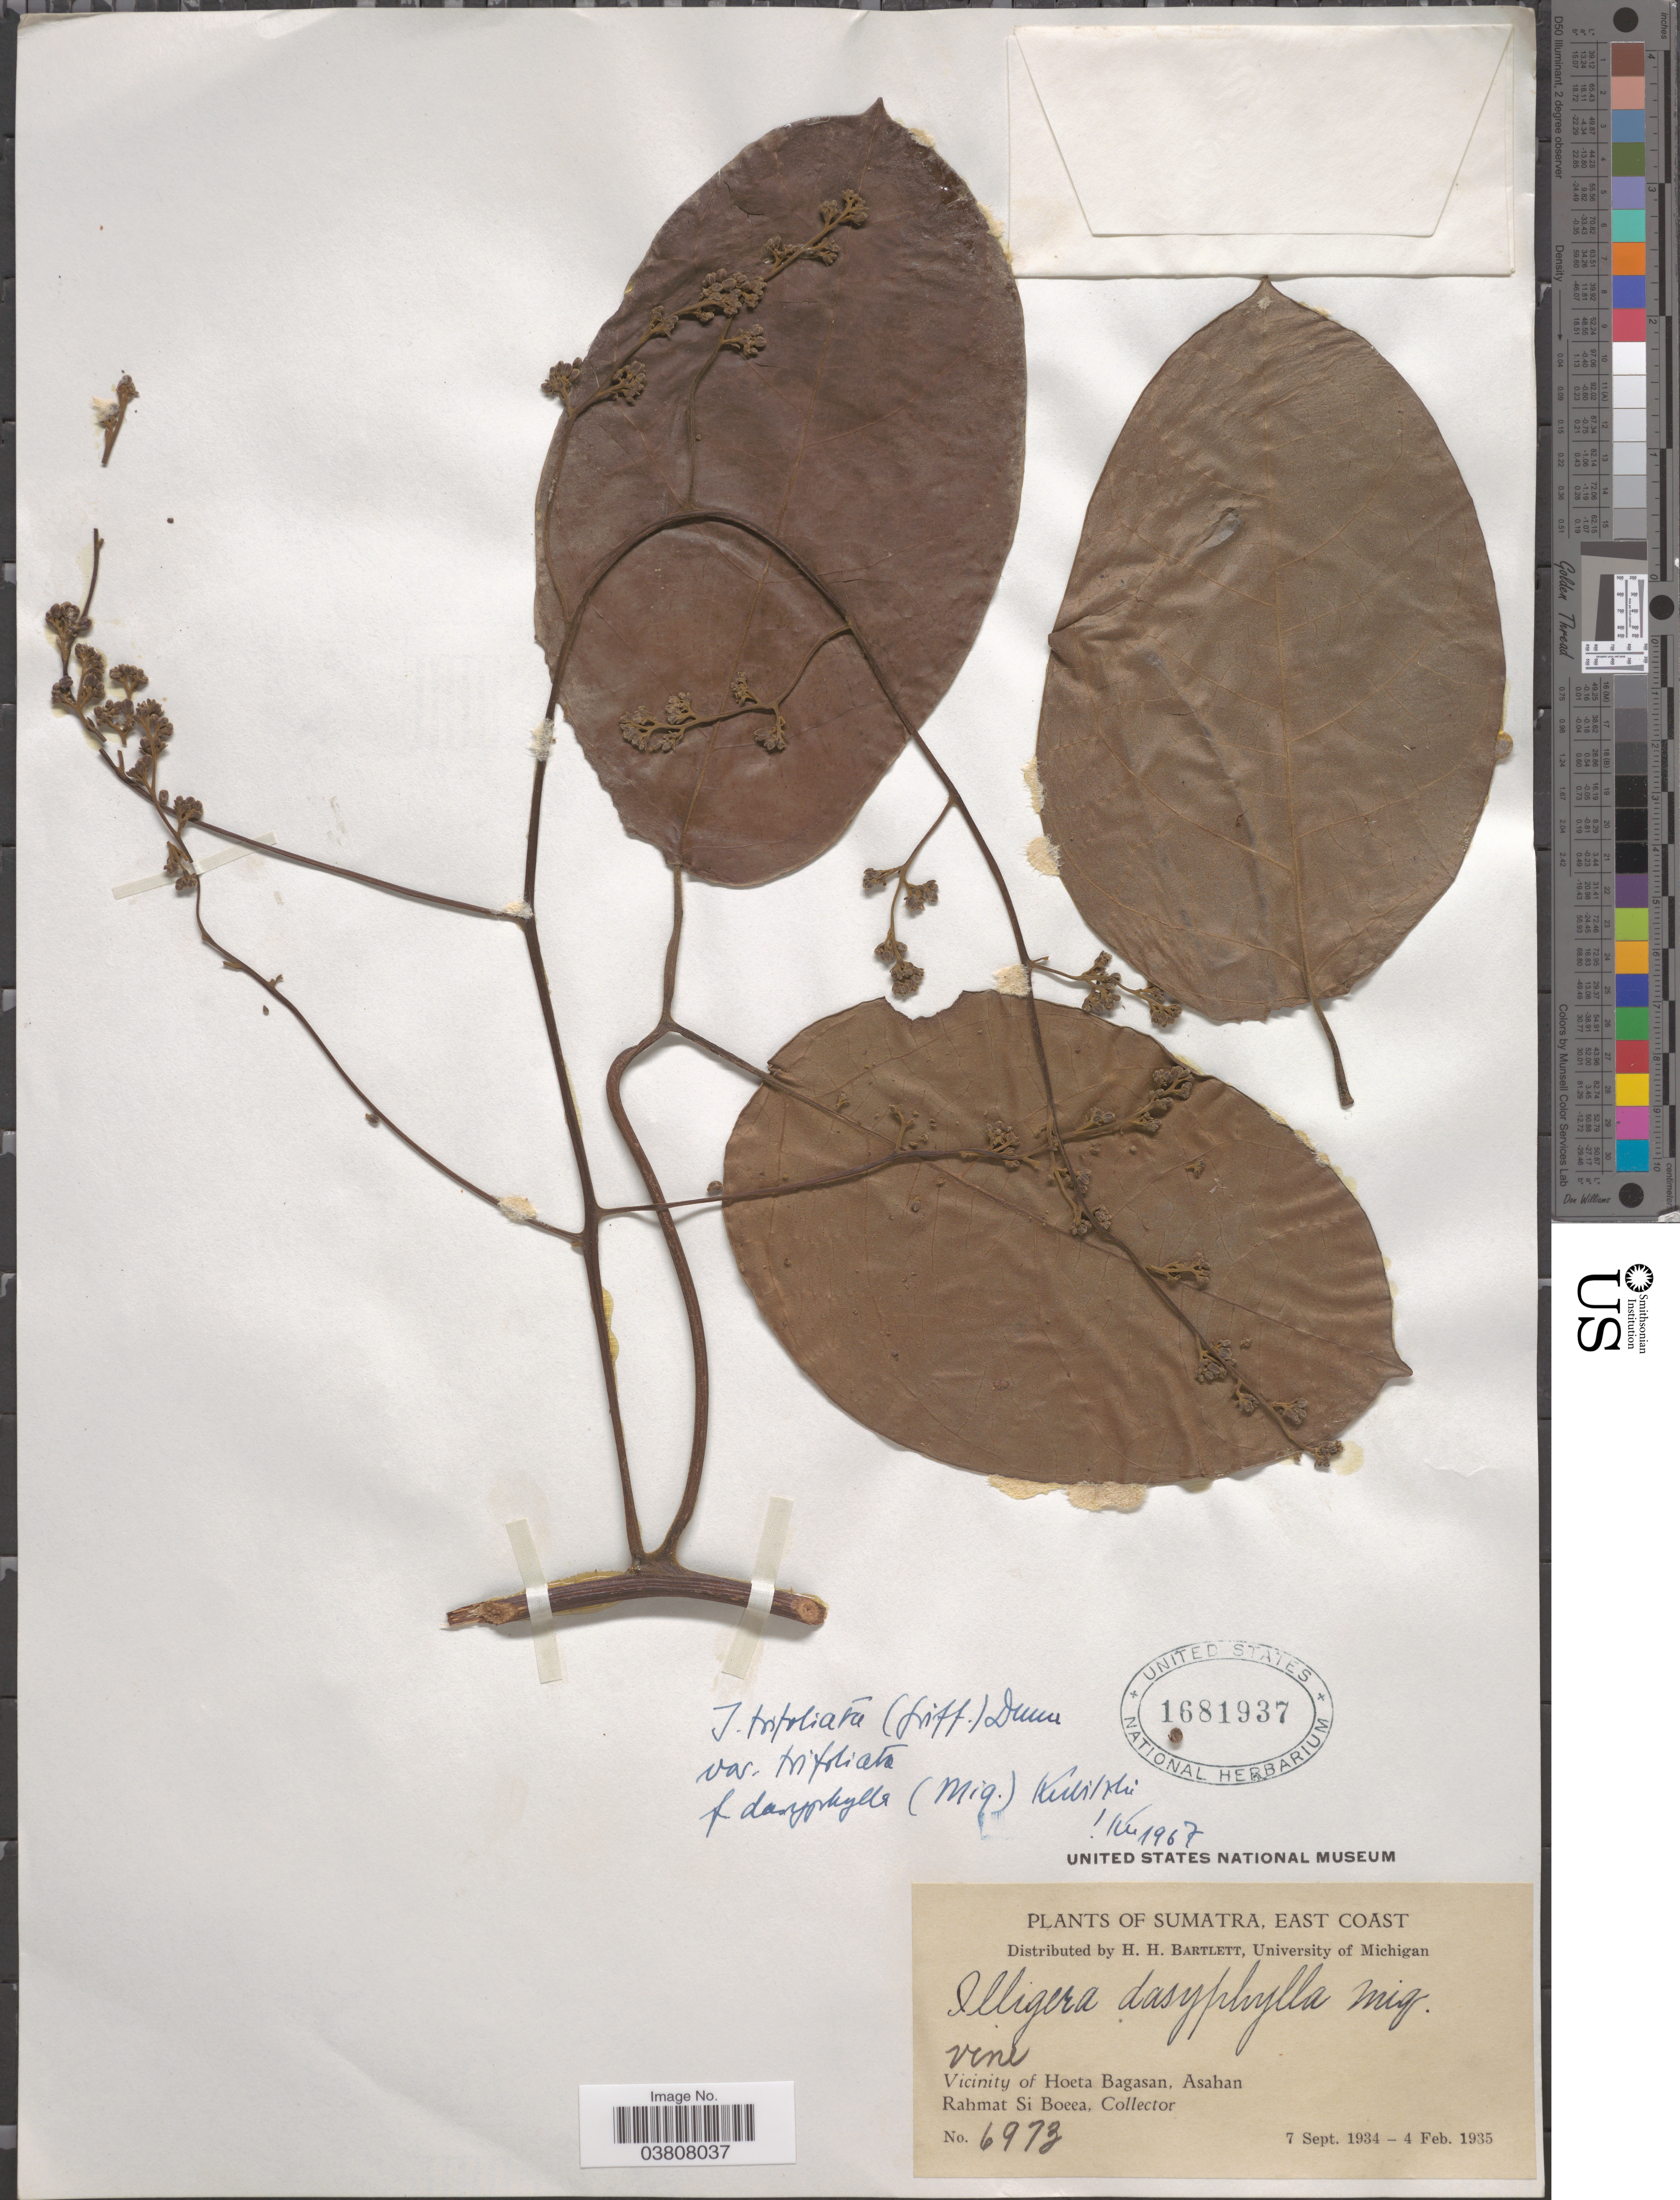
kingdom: Plantae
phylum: Tracheophyta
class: Magnoliopsida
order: Laurales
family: Hernandiaceae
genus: Illigera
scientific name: Illigera trifoliata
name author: Dunn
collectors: Rahmat Si Boeea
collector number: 6973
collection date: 1934-09-07/1935-02-04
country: Indonesia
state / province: Sumatra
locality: East Coast. Vicinity of Hoeta Bagasan, Asahan.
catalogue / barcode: US 1681937